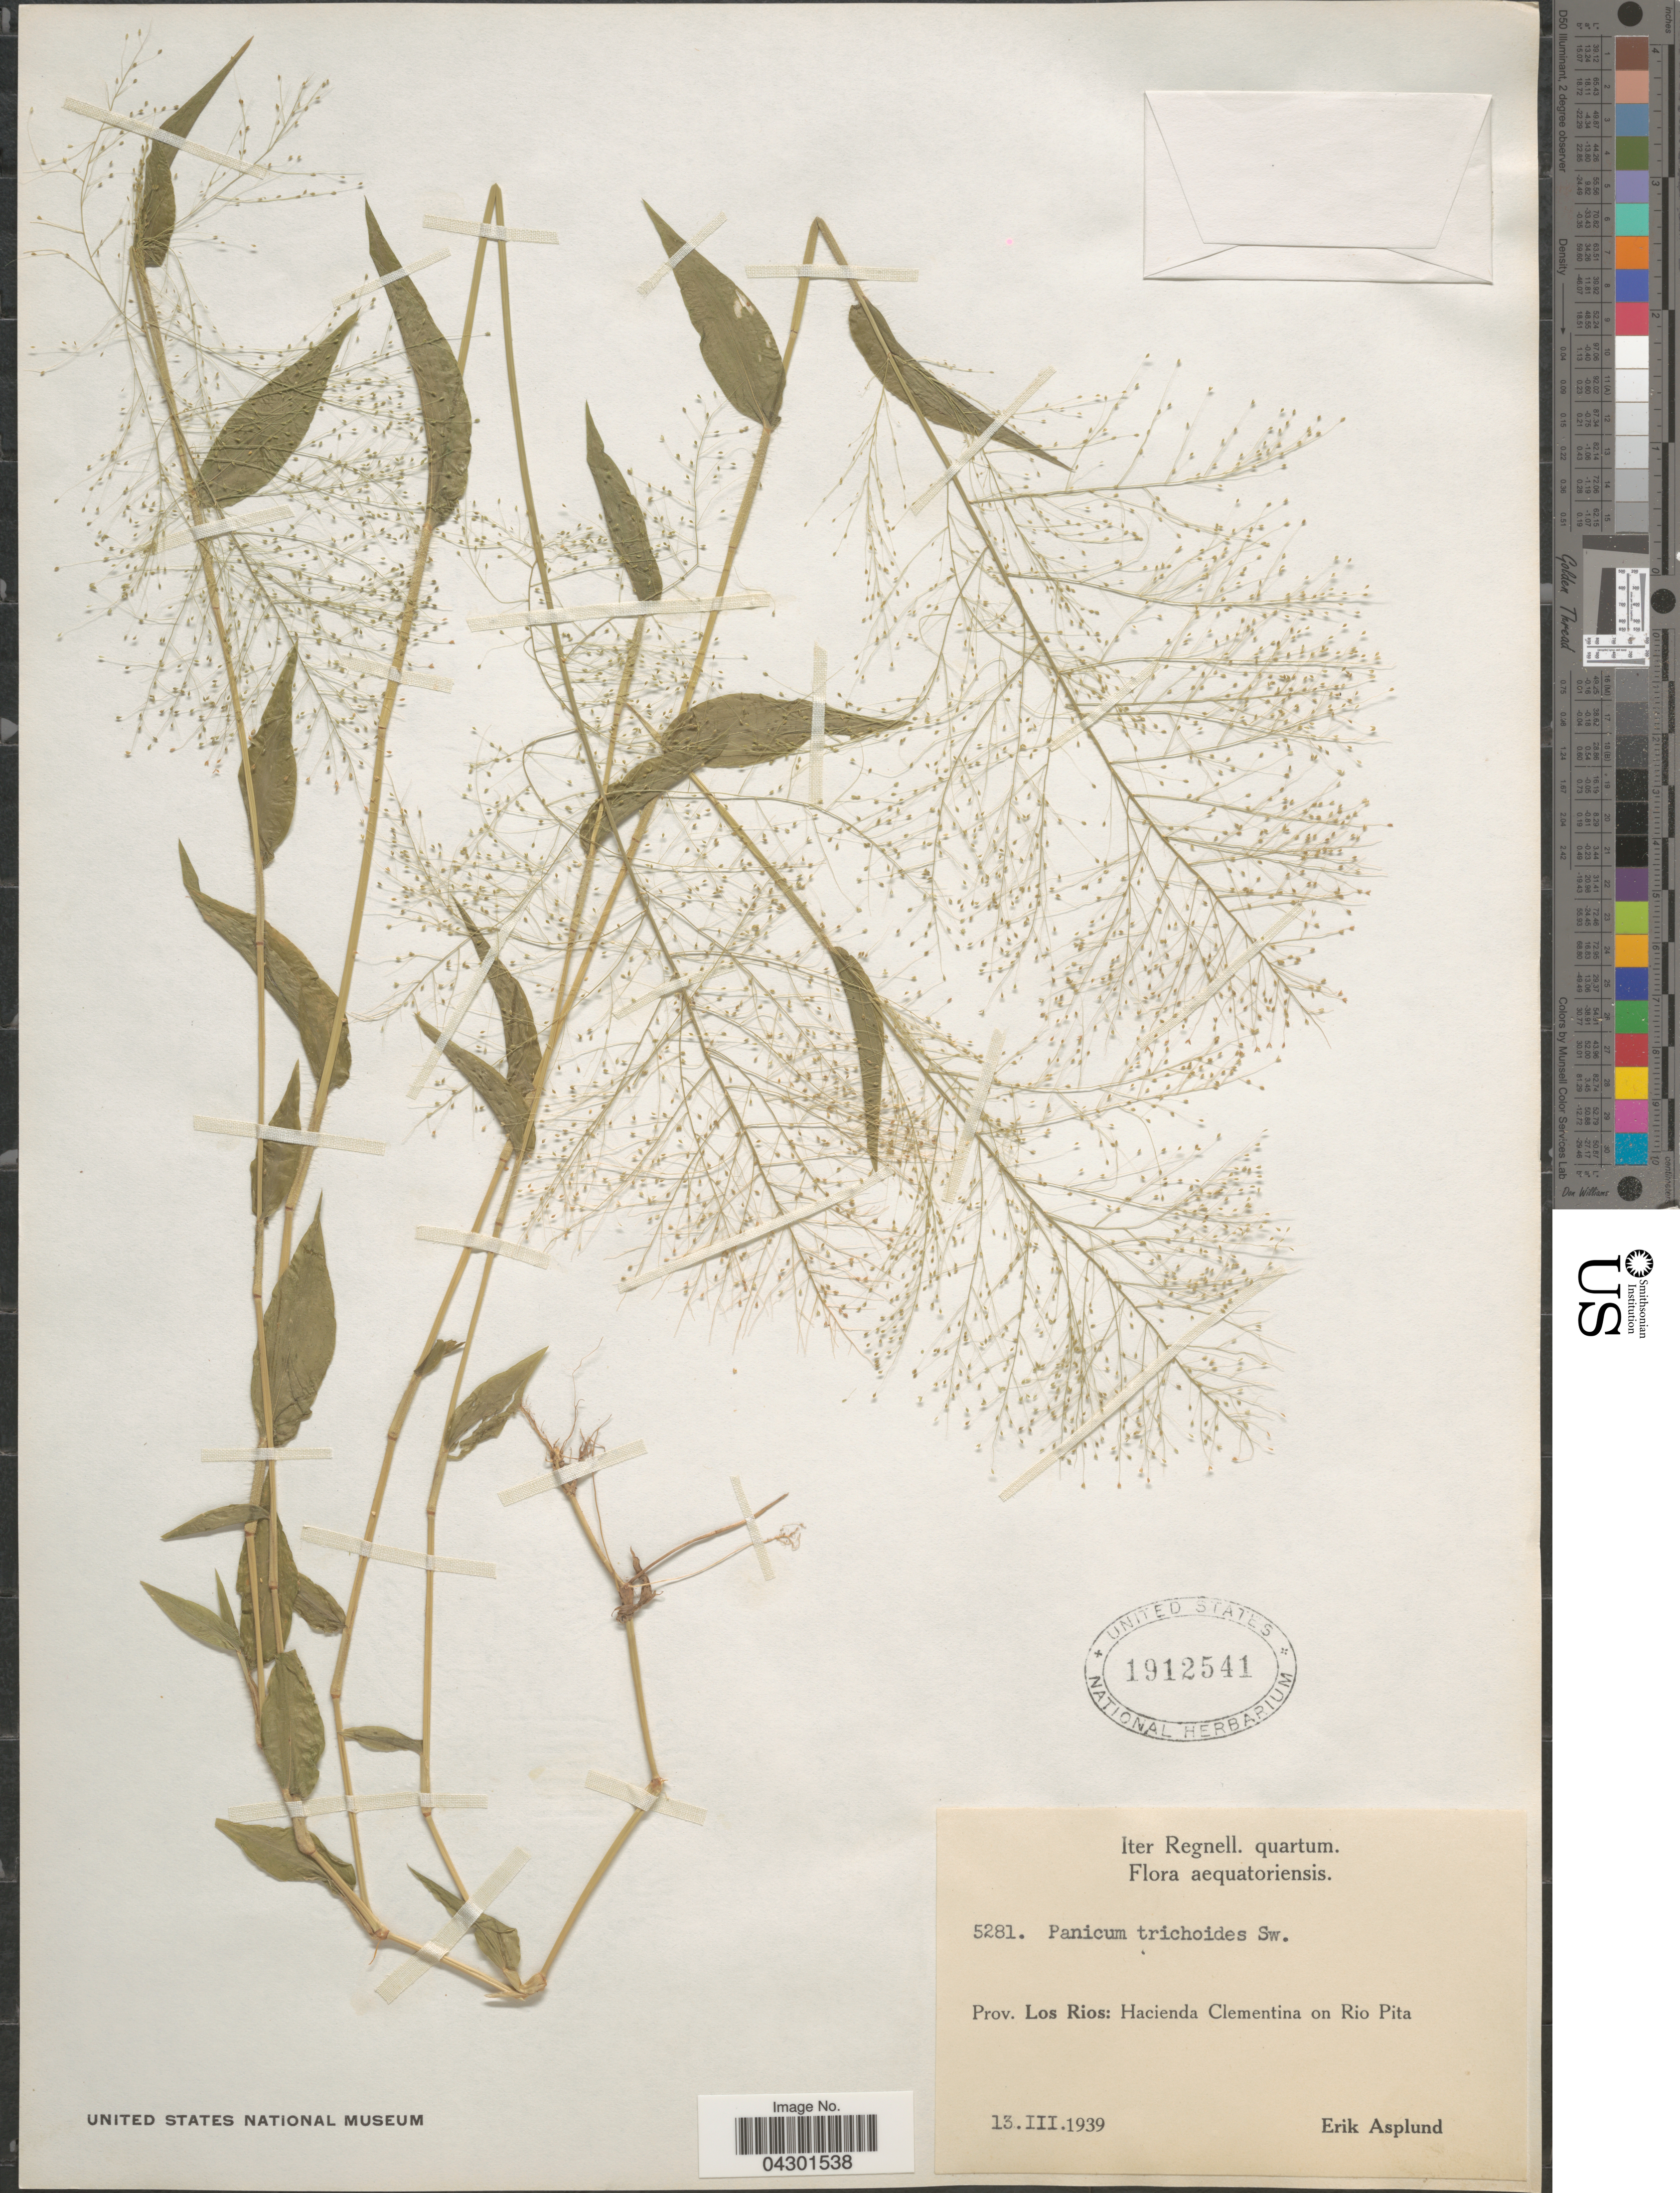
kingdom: Plantae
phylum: Tracheophyta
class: Liliopsida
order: Poales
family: Poaceae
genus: Panicum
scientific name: Panicum sp.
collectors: E. Asplund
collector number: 5281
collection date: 1939-03-13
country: Ecuador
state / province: Los Ríos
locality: Iter Regnell. quartum. Aequatoriensis. Hacienda Clementina on Rio Pita.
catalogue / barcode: US 1912541